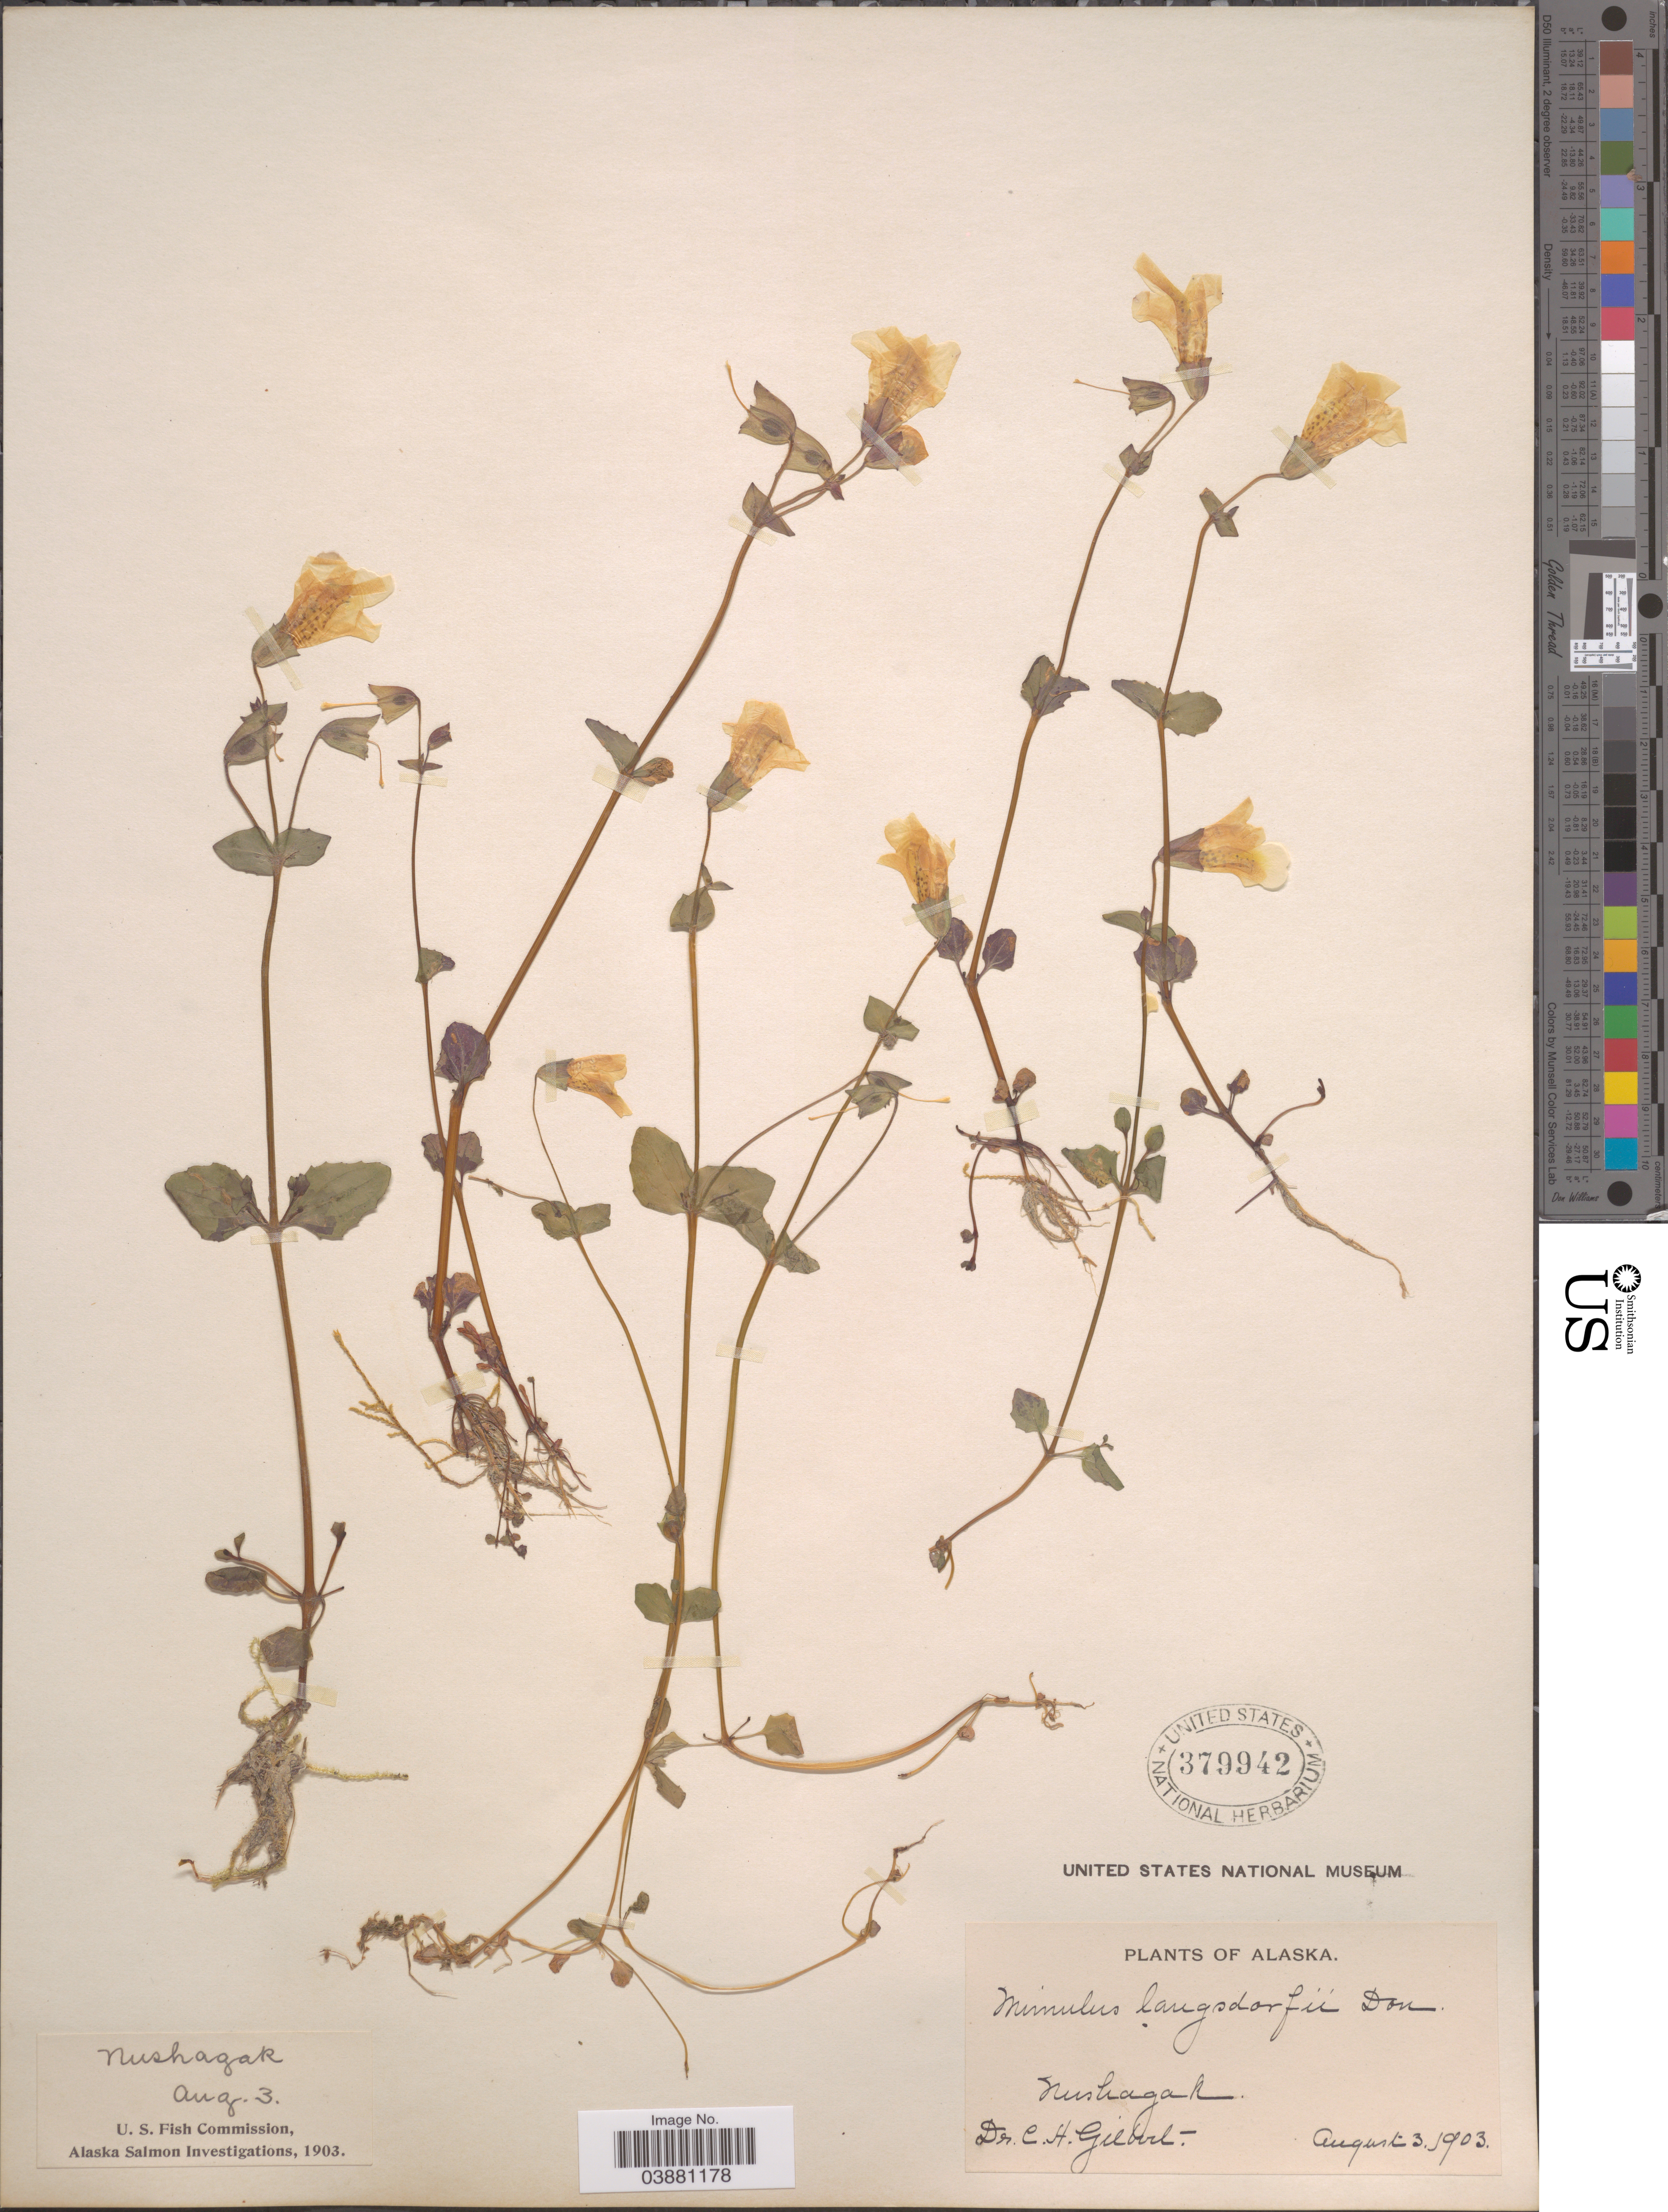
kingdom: Plantae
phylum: Tracheophyta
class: Magnoliopsida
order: Lamiales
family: Phrymaceae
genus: Mimulus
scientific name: Mimulus guttatus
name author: DC.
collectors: C. Gilbert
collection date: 1903-08-03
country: United States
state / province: Alaska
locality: Nushagak.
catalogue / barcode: US 379942